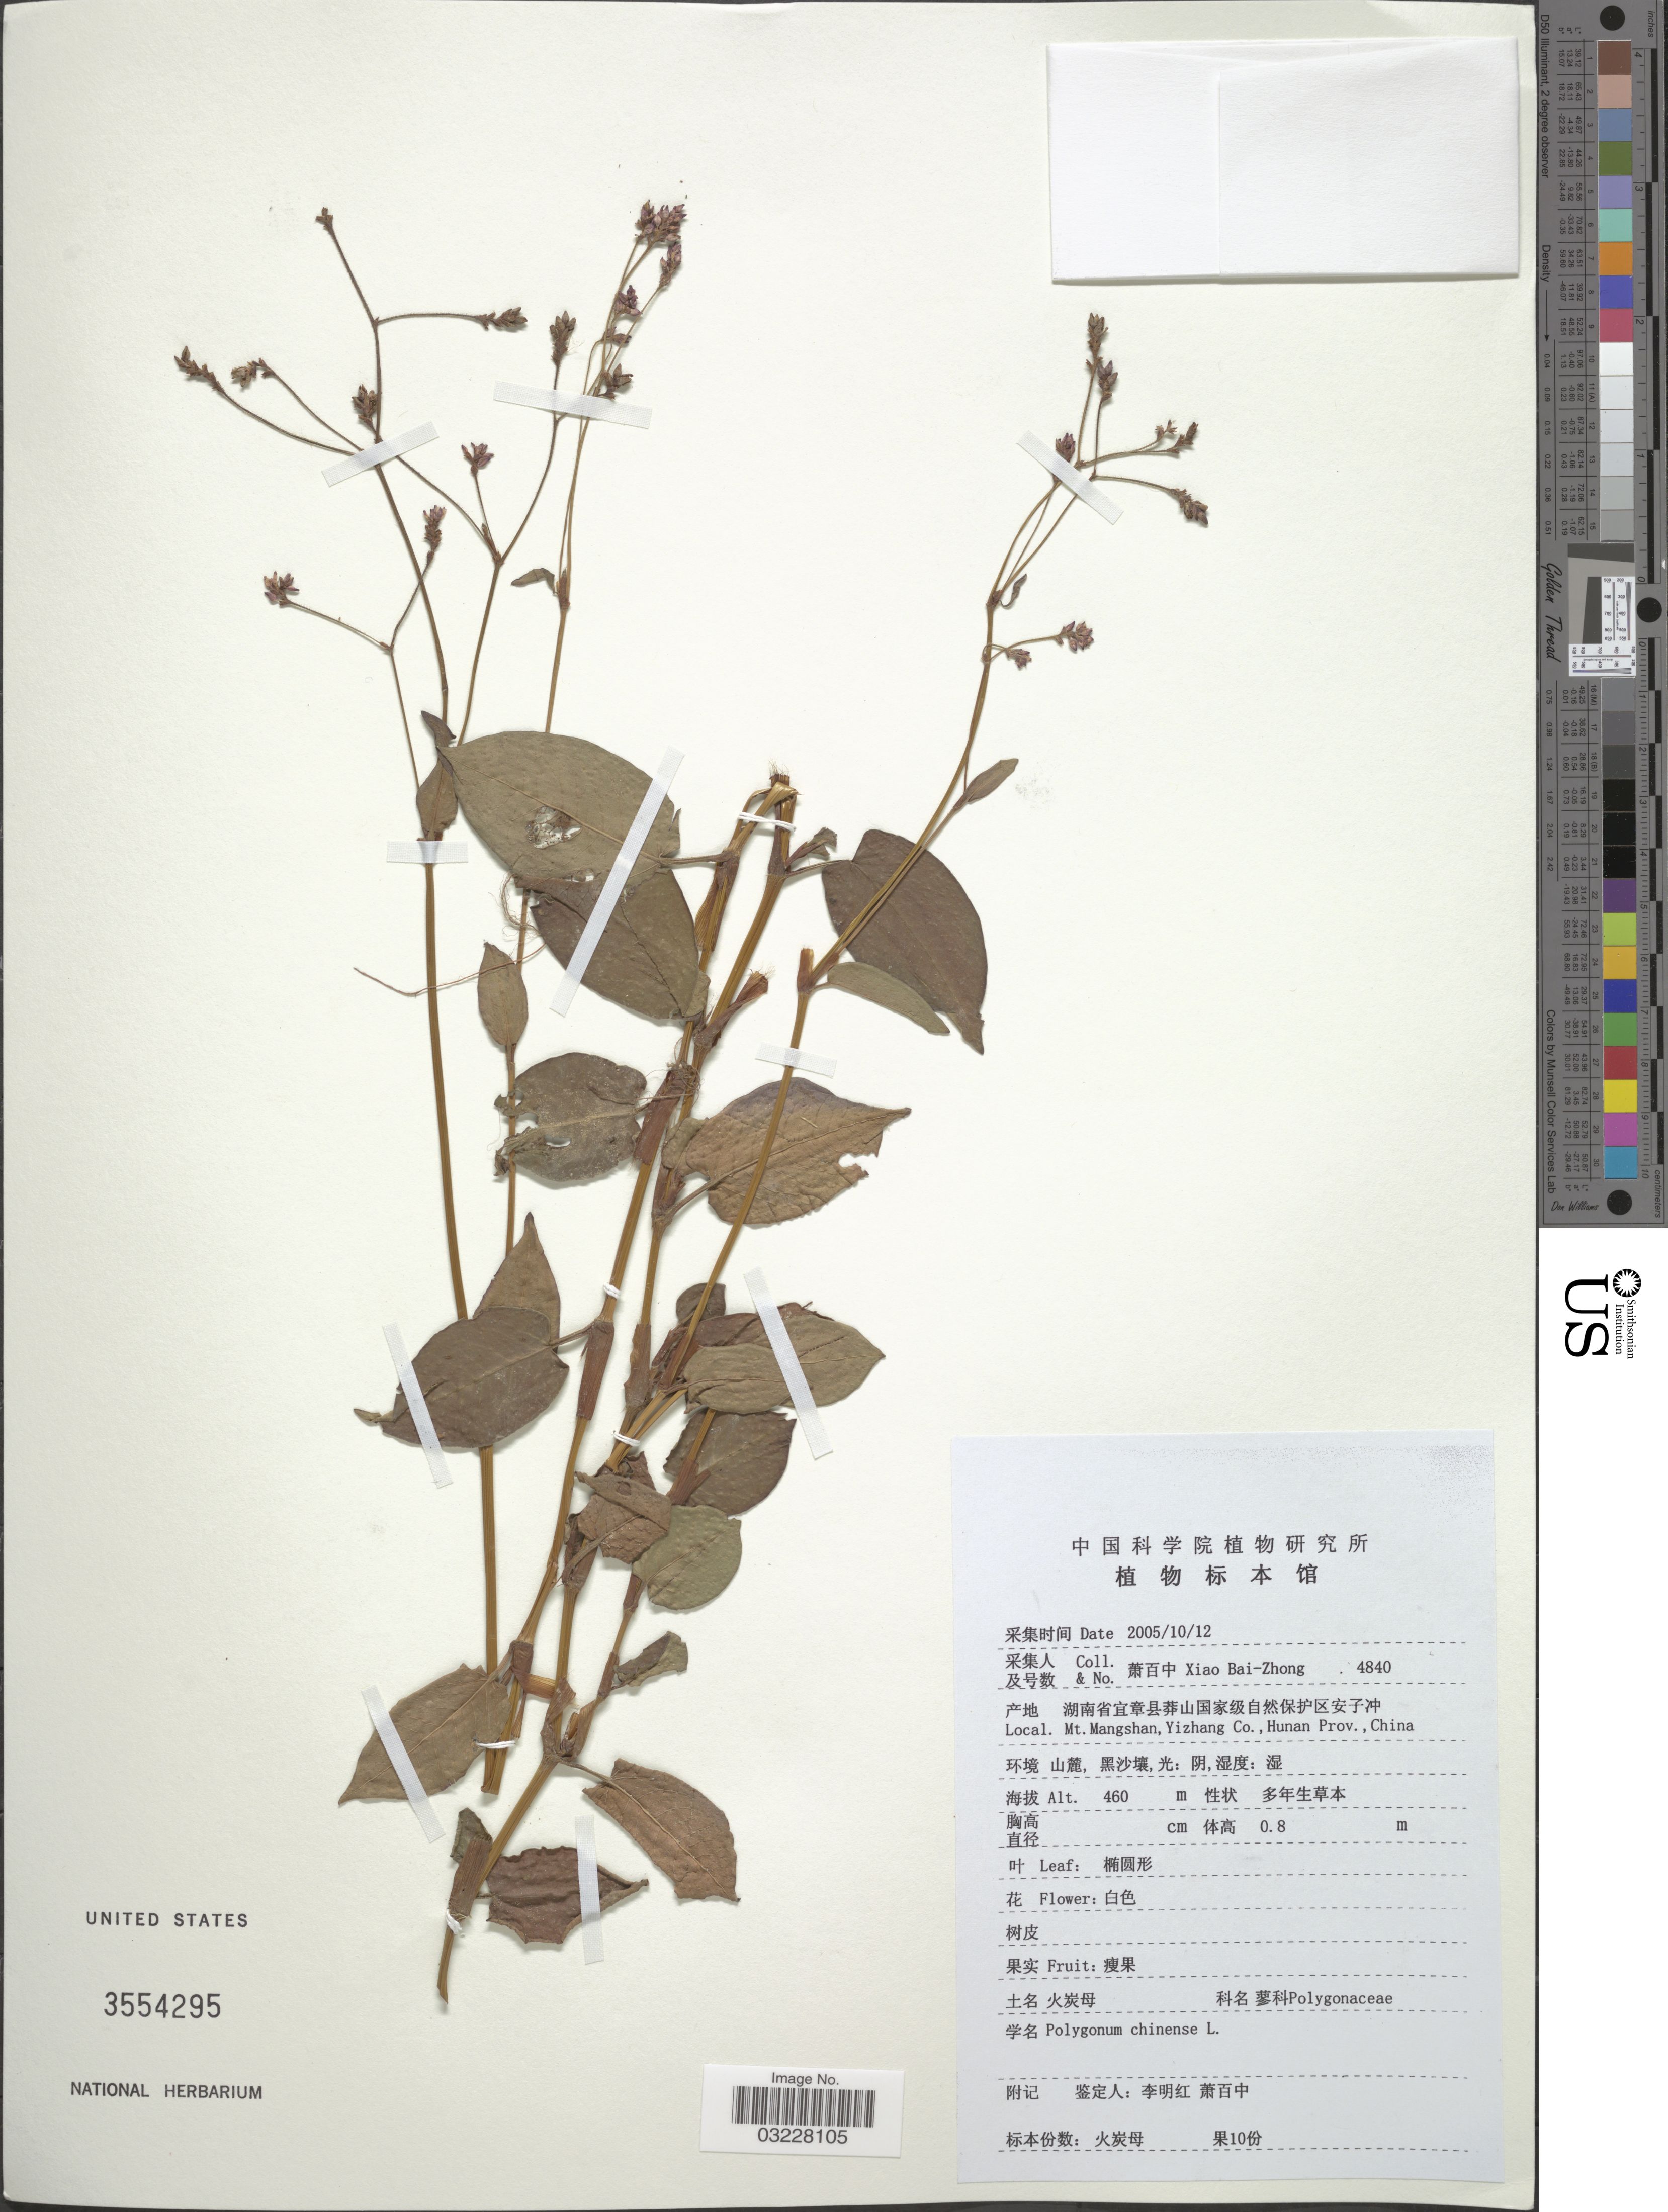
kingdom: Plantae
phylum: Tracheophyta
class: Magnoliopsida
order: Caryophyllales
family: Polygonaceae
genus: Polygonum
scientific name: Polygonum chinense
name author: L.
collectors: B. Z. Xiao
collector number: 4840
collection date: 2005-10-12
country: China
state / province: Hunan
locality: Mt. Mangshan, Yizhang Co.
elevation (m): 460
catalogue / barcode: US 3554295